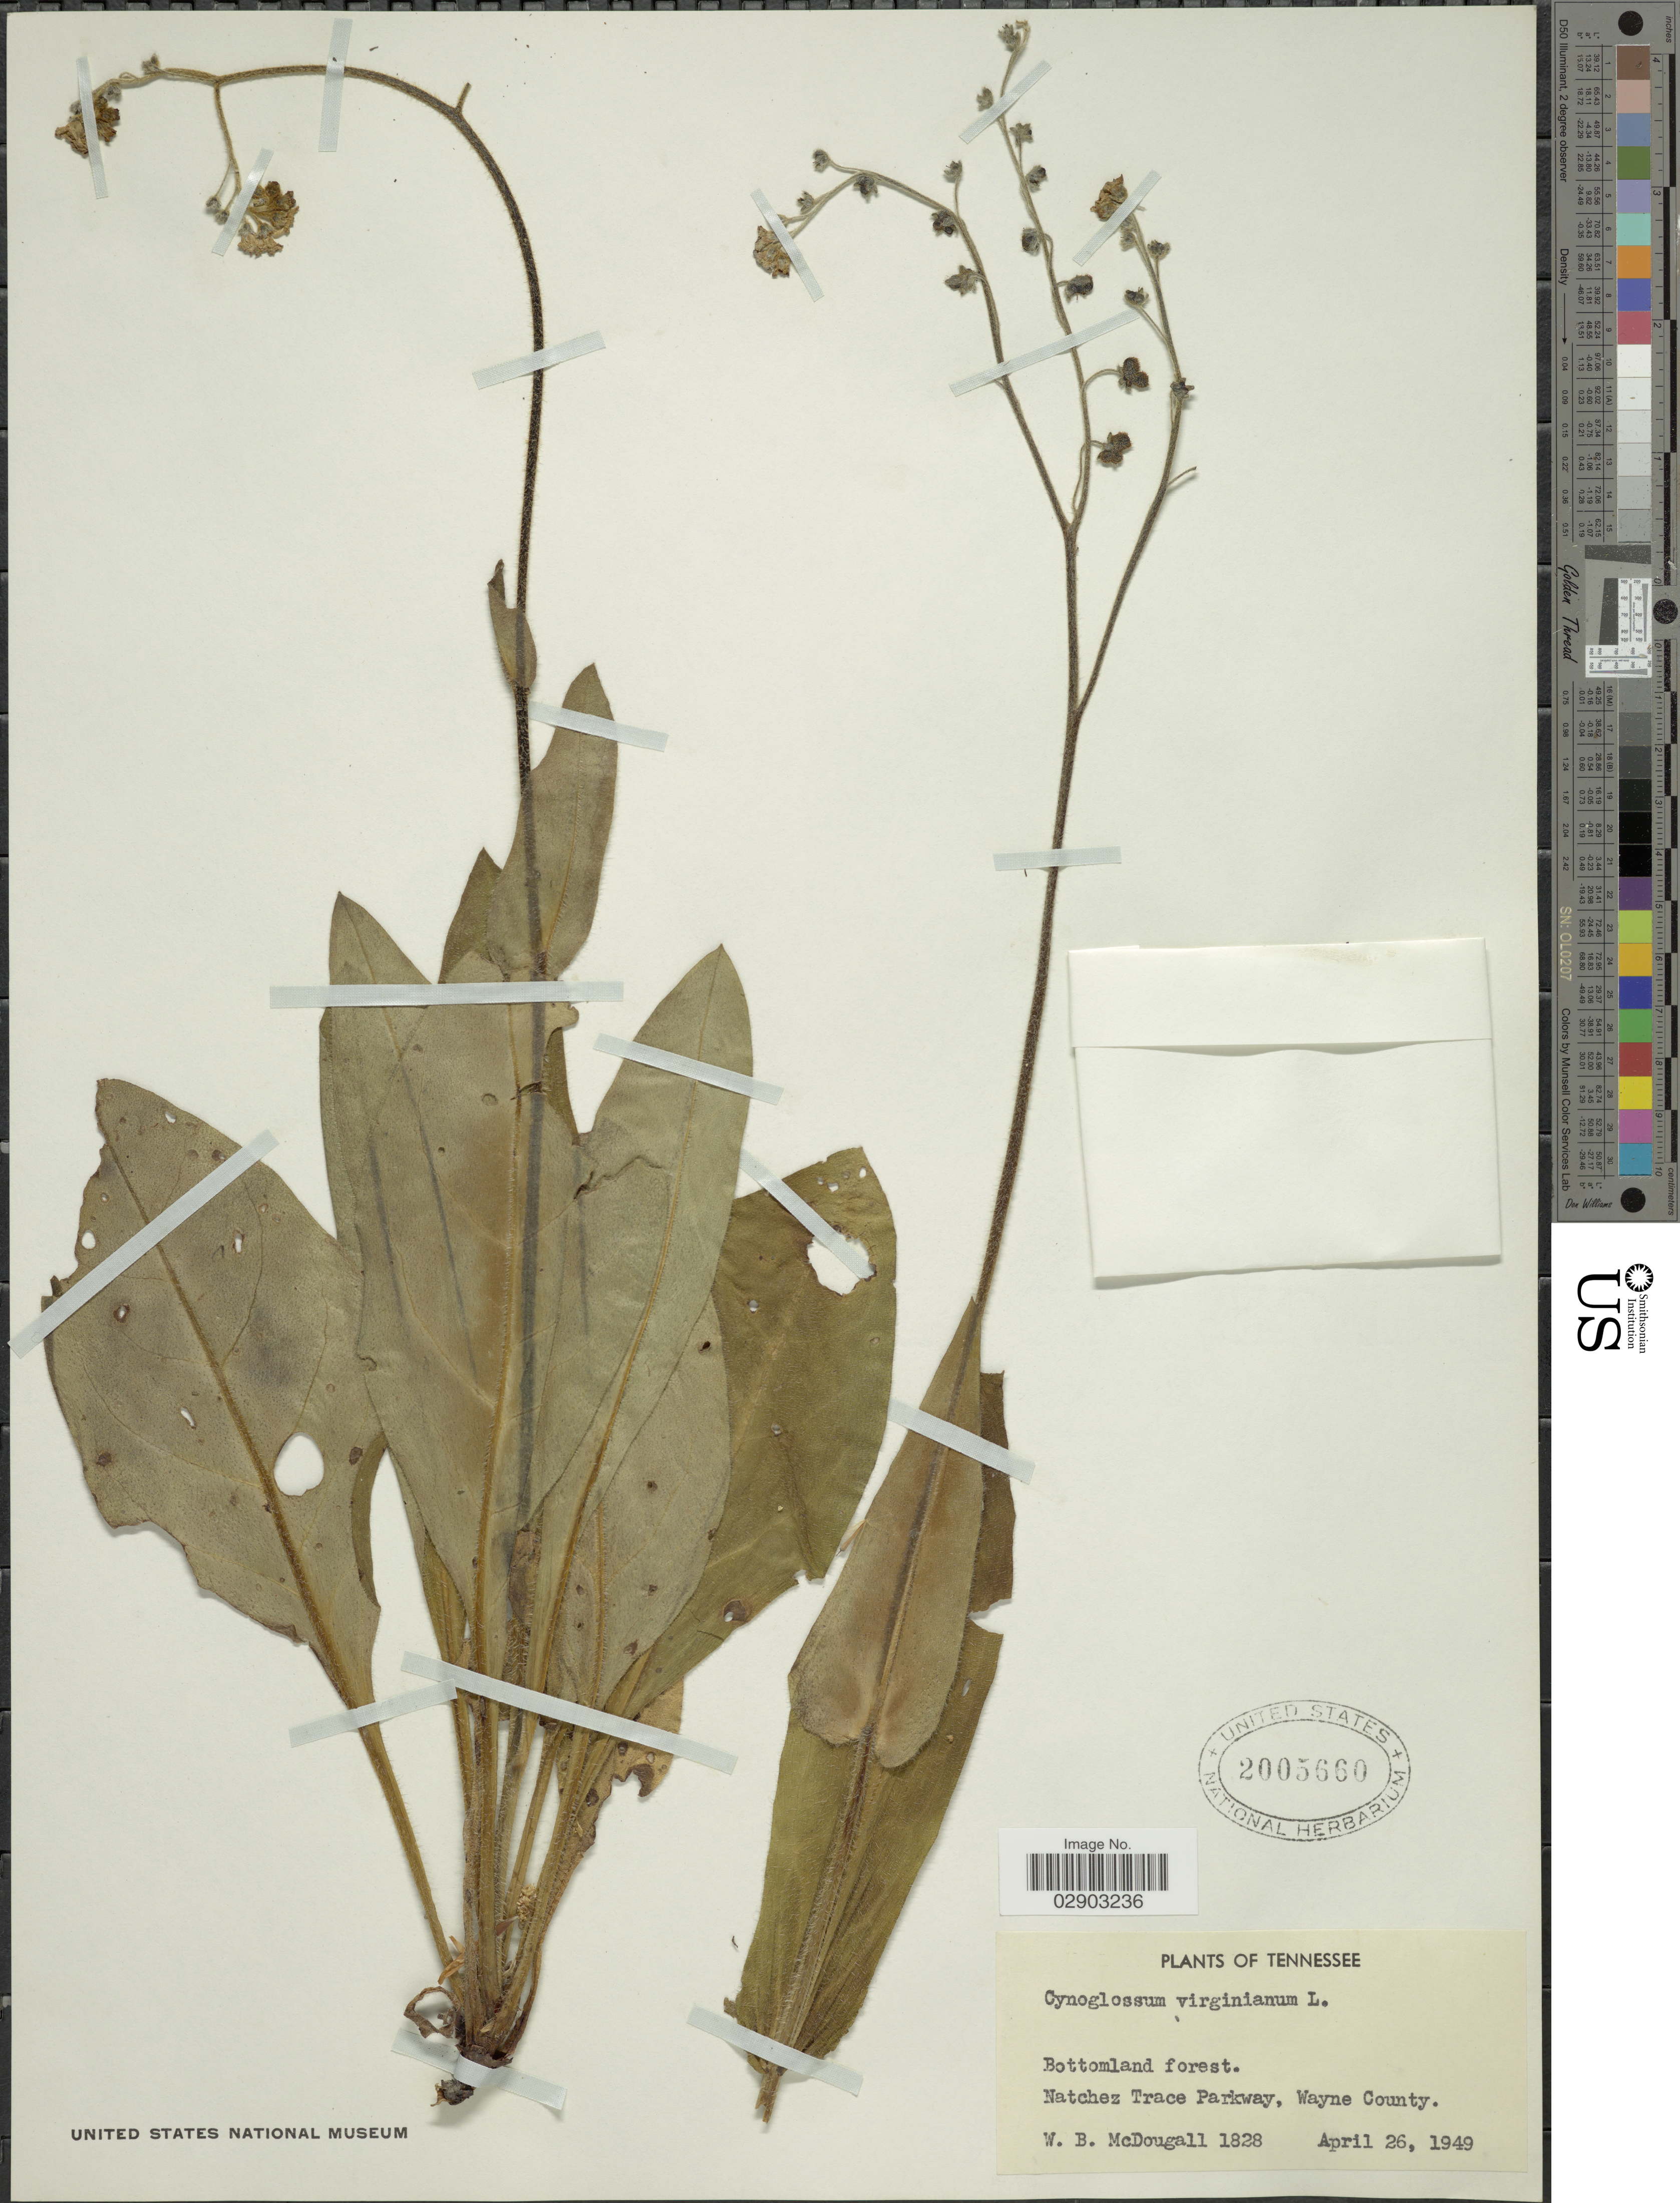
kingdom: Plantae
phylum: Tracheophyta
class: Magnoliopsida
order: Boraginales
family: Boraginaceae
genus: Cynoglossum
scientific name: Cynoglossum virginianum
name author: L.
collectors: W. B. McDougall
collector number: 1828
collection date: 1949-04-26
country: United States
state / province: Tennessee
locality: Natchez Trace Parkway, Wayne County.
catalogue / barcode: US 2005660